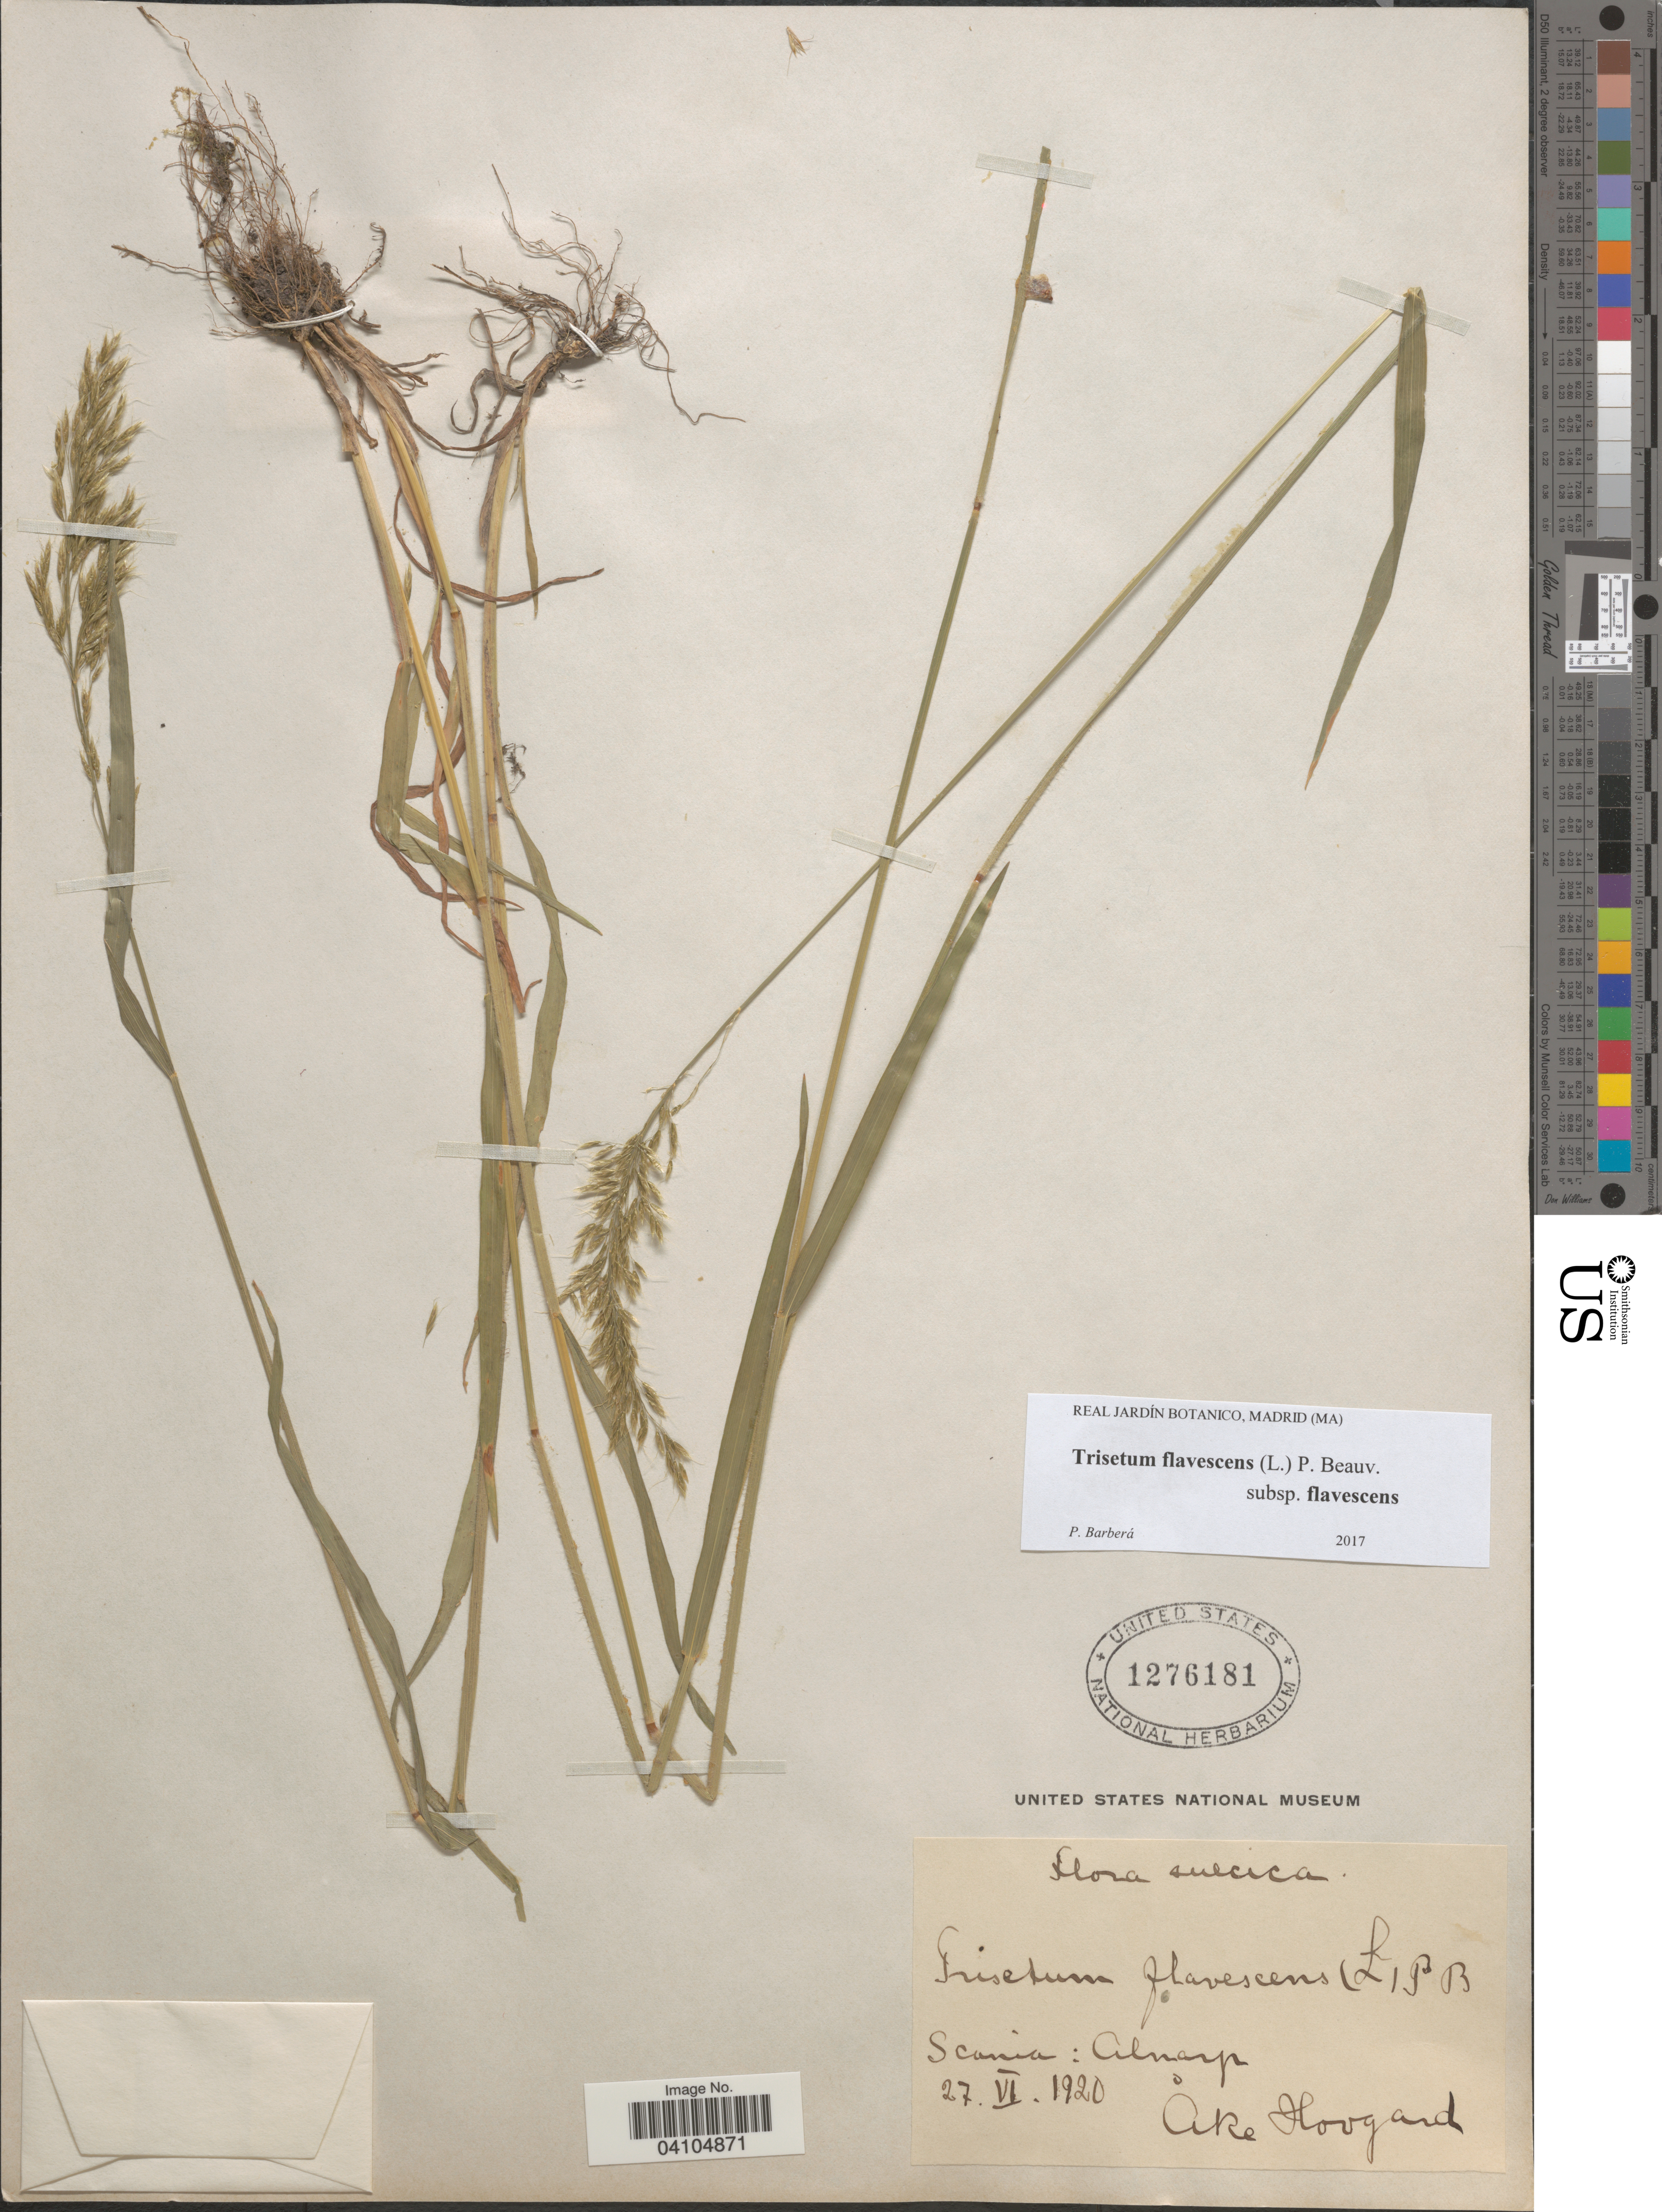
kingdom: Plantae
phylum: Tracheophyta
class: Liliopsida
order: Poales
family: Poaceae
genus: Trisetum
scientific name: Trisetum flavescens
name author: (L.) P. Beauv.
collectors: A. Hoogand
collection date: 1920-06-27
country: Sweden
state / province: Skåne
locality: Suecica. Scania: Alnarp.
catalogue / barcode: US 1276181